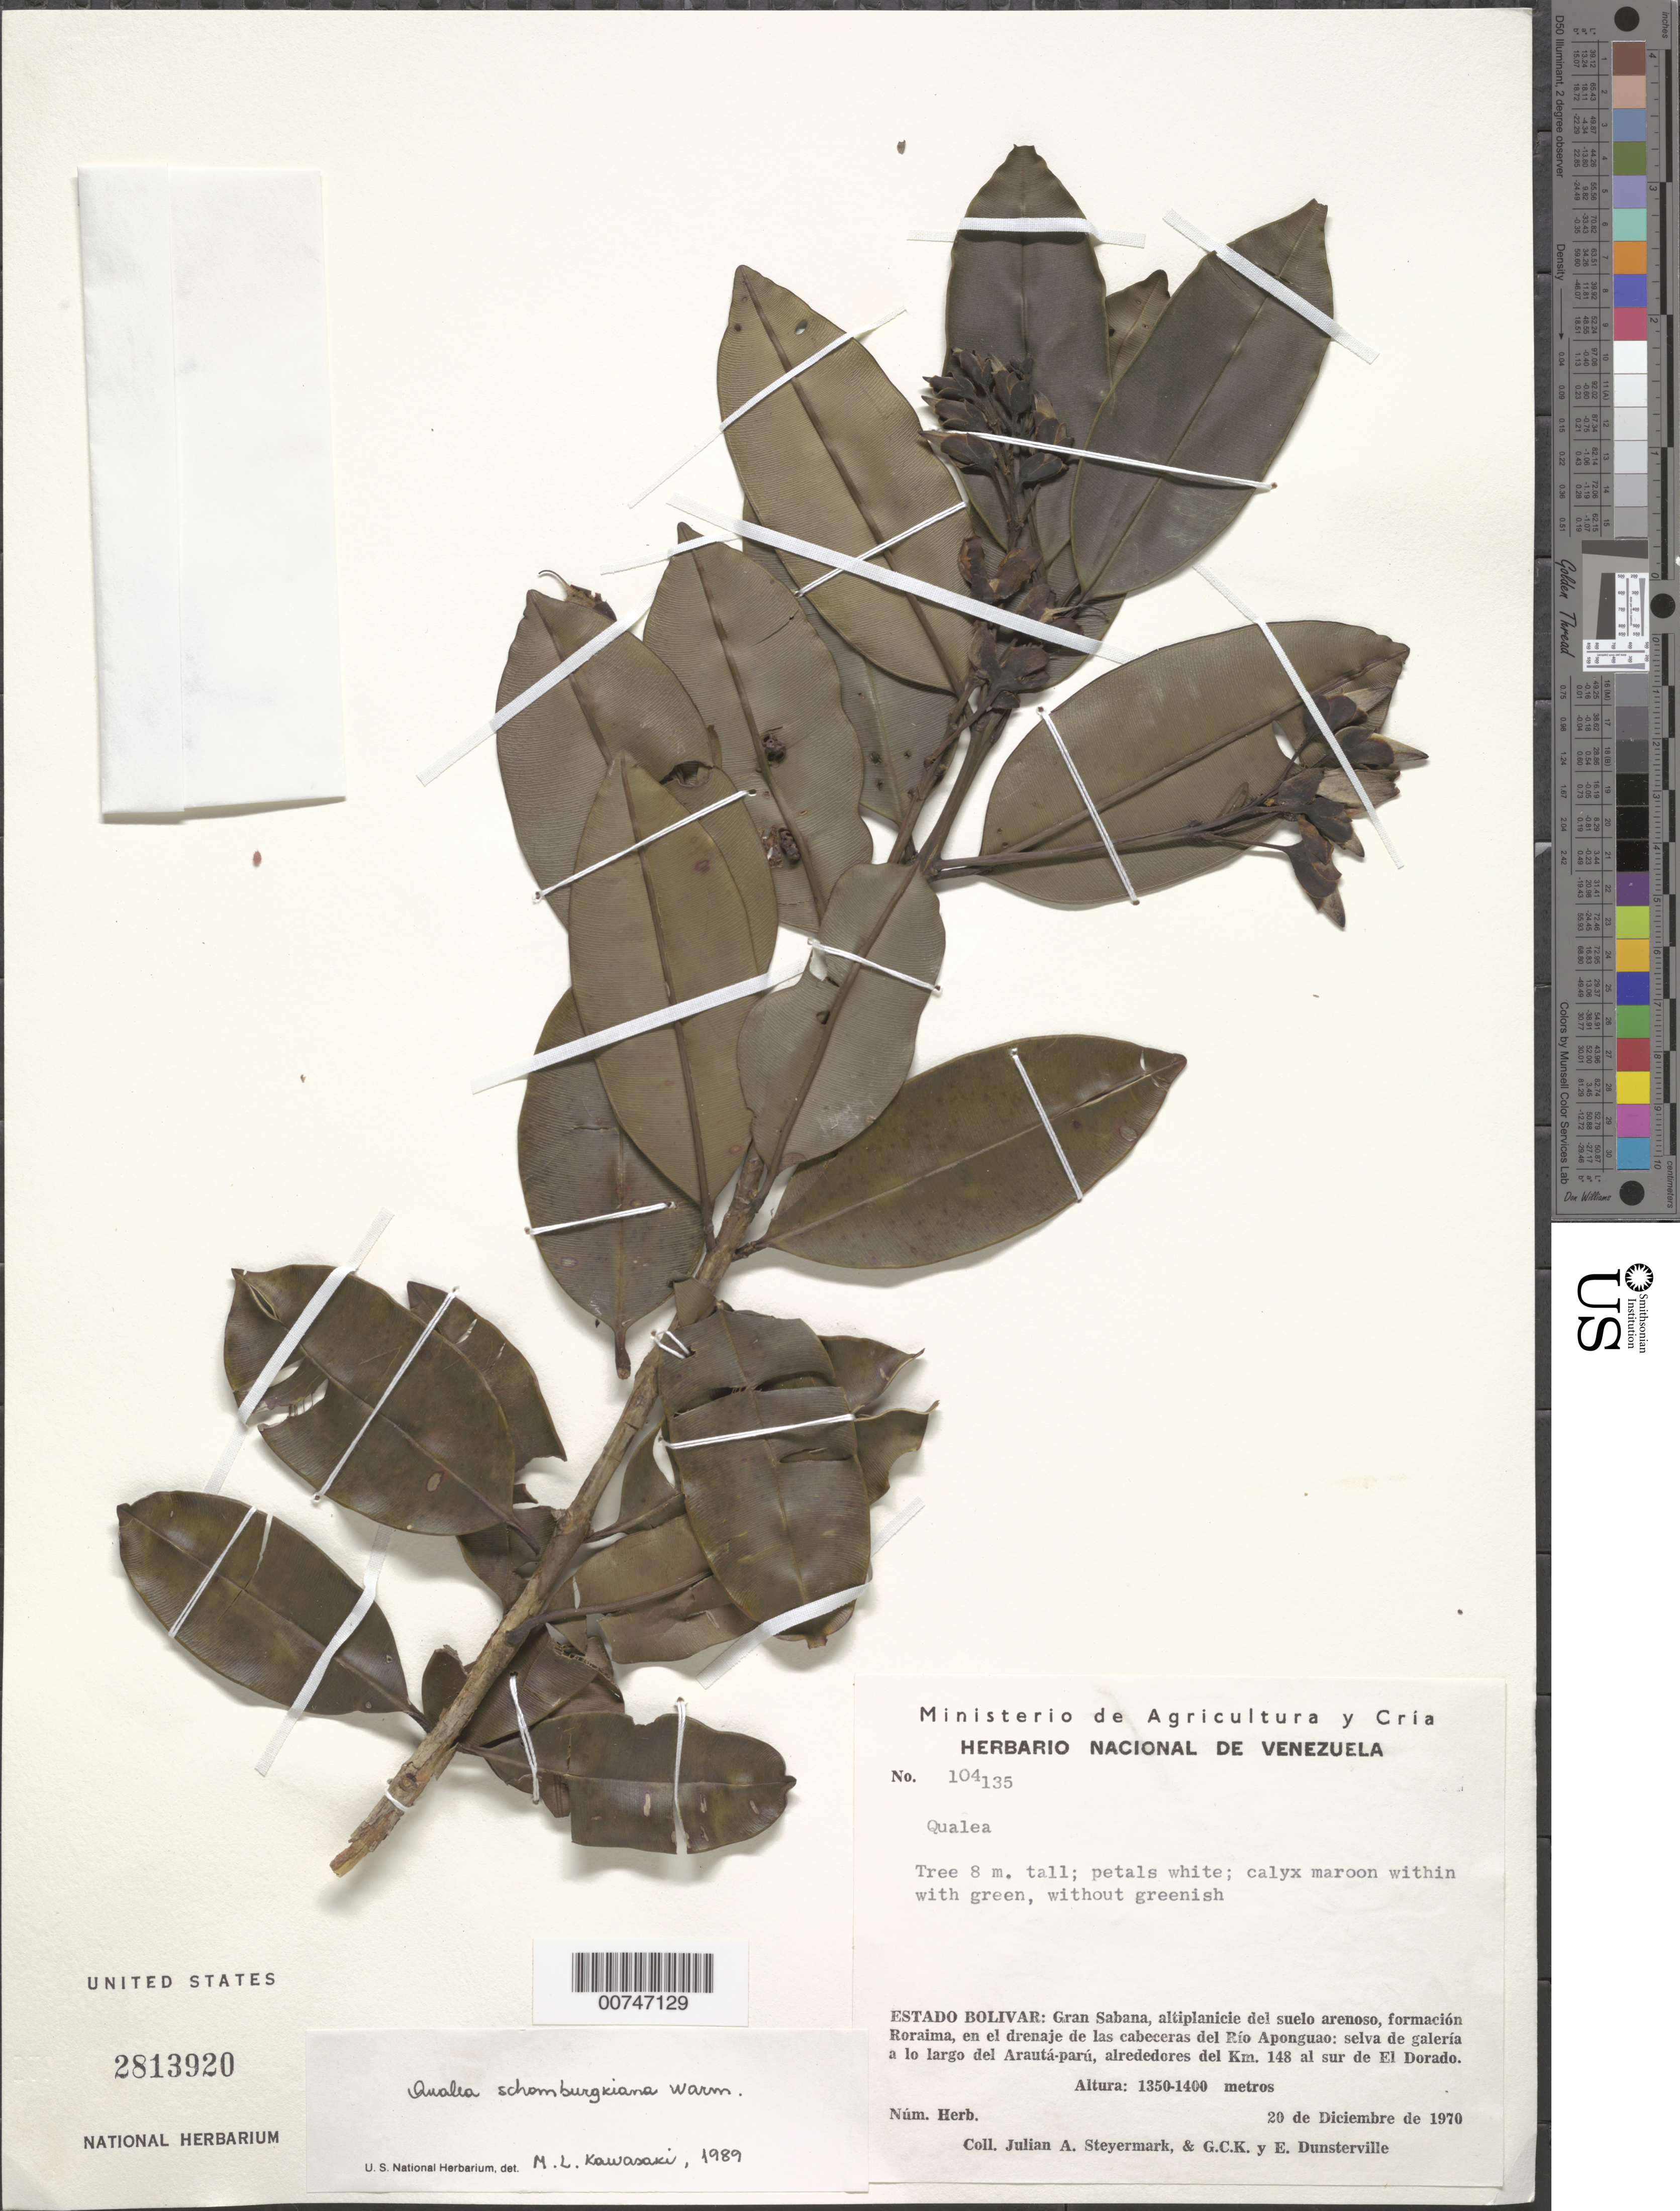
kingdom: Plantae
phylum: Tracheophyta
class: Magnoliopsida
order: Myrtales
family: Vochysiaceae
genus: Qualea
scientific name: Qualea schomburgkiana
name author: Warm.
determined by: Kawasaki, María L.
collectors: J. Steyermark, G. C. K. Dunsterville & E. Dunsterville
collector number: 104135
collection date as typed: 20-Dec-70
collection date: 1970-12-20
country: Venezuela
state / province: Bolívar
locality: Gran Sabana, formacion Roraima, Río Aponguao; a lo largo del Arautá-parú, alrededores del km 148 al sur de El Dorado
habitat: Gallery forest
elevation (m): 1350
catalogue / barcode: US 2813920